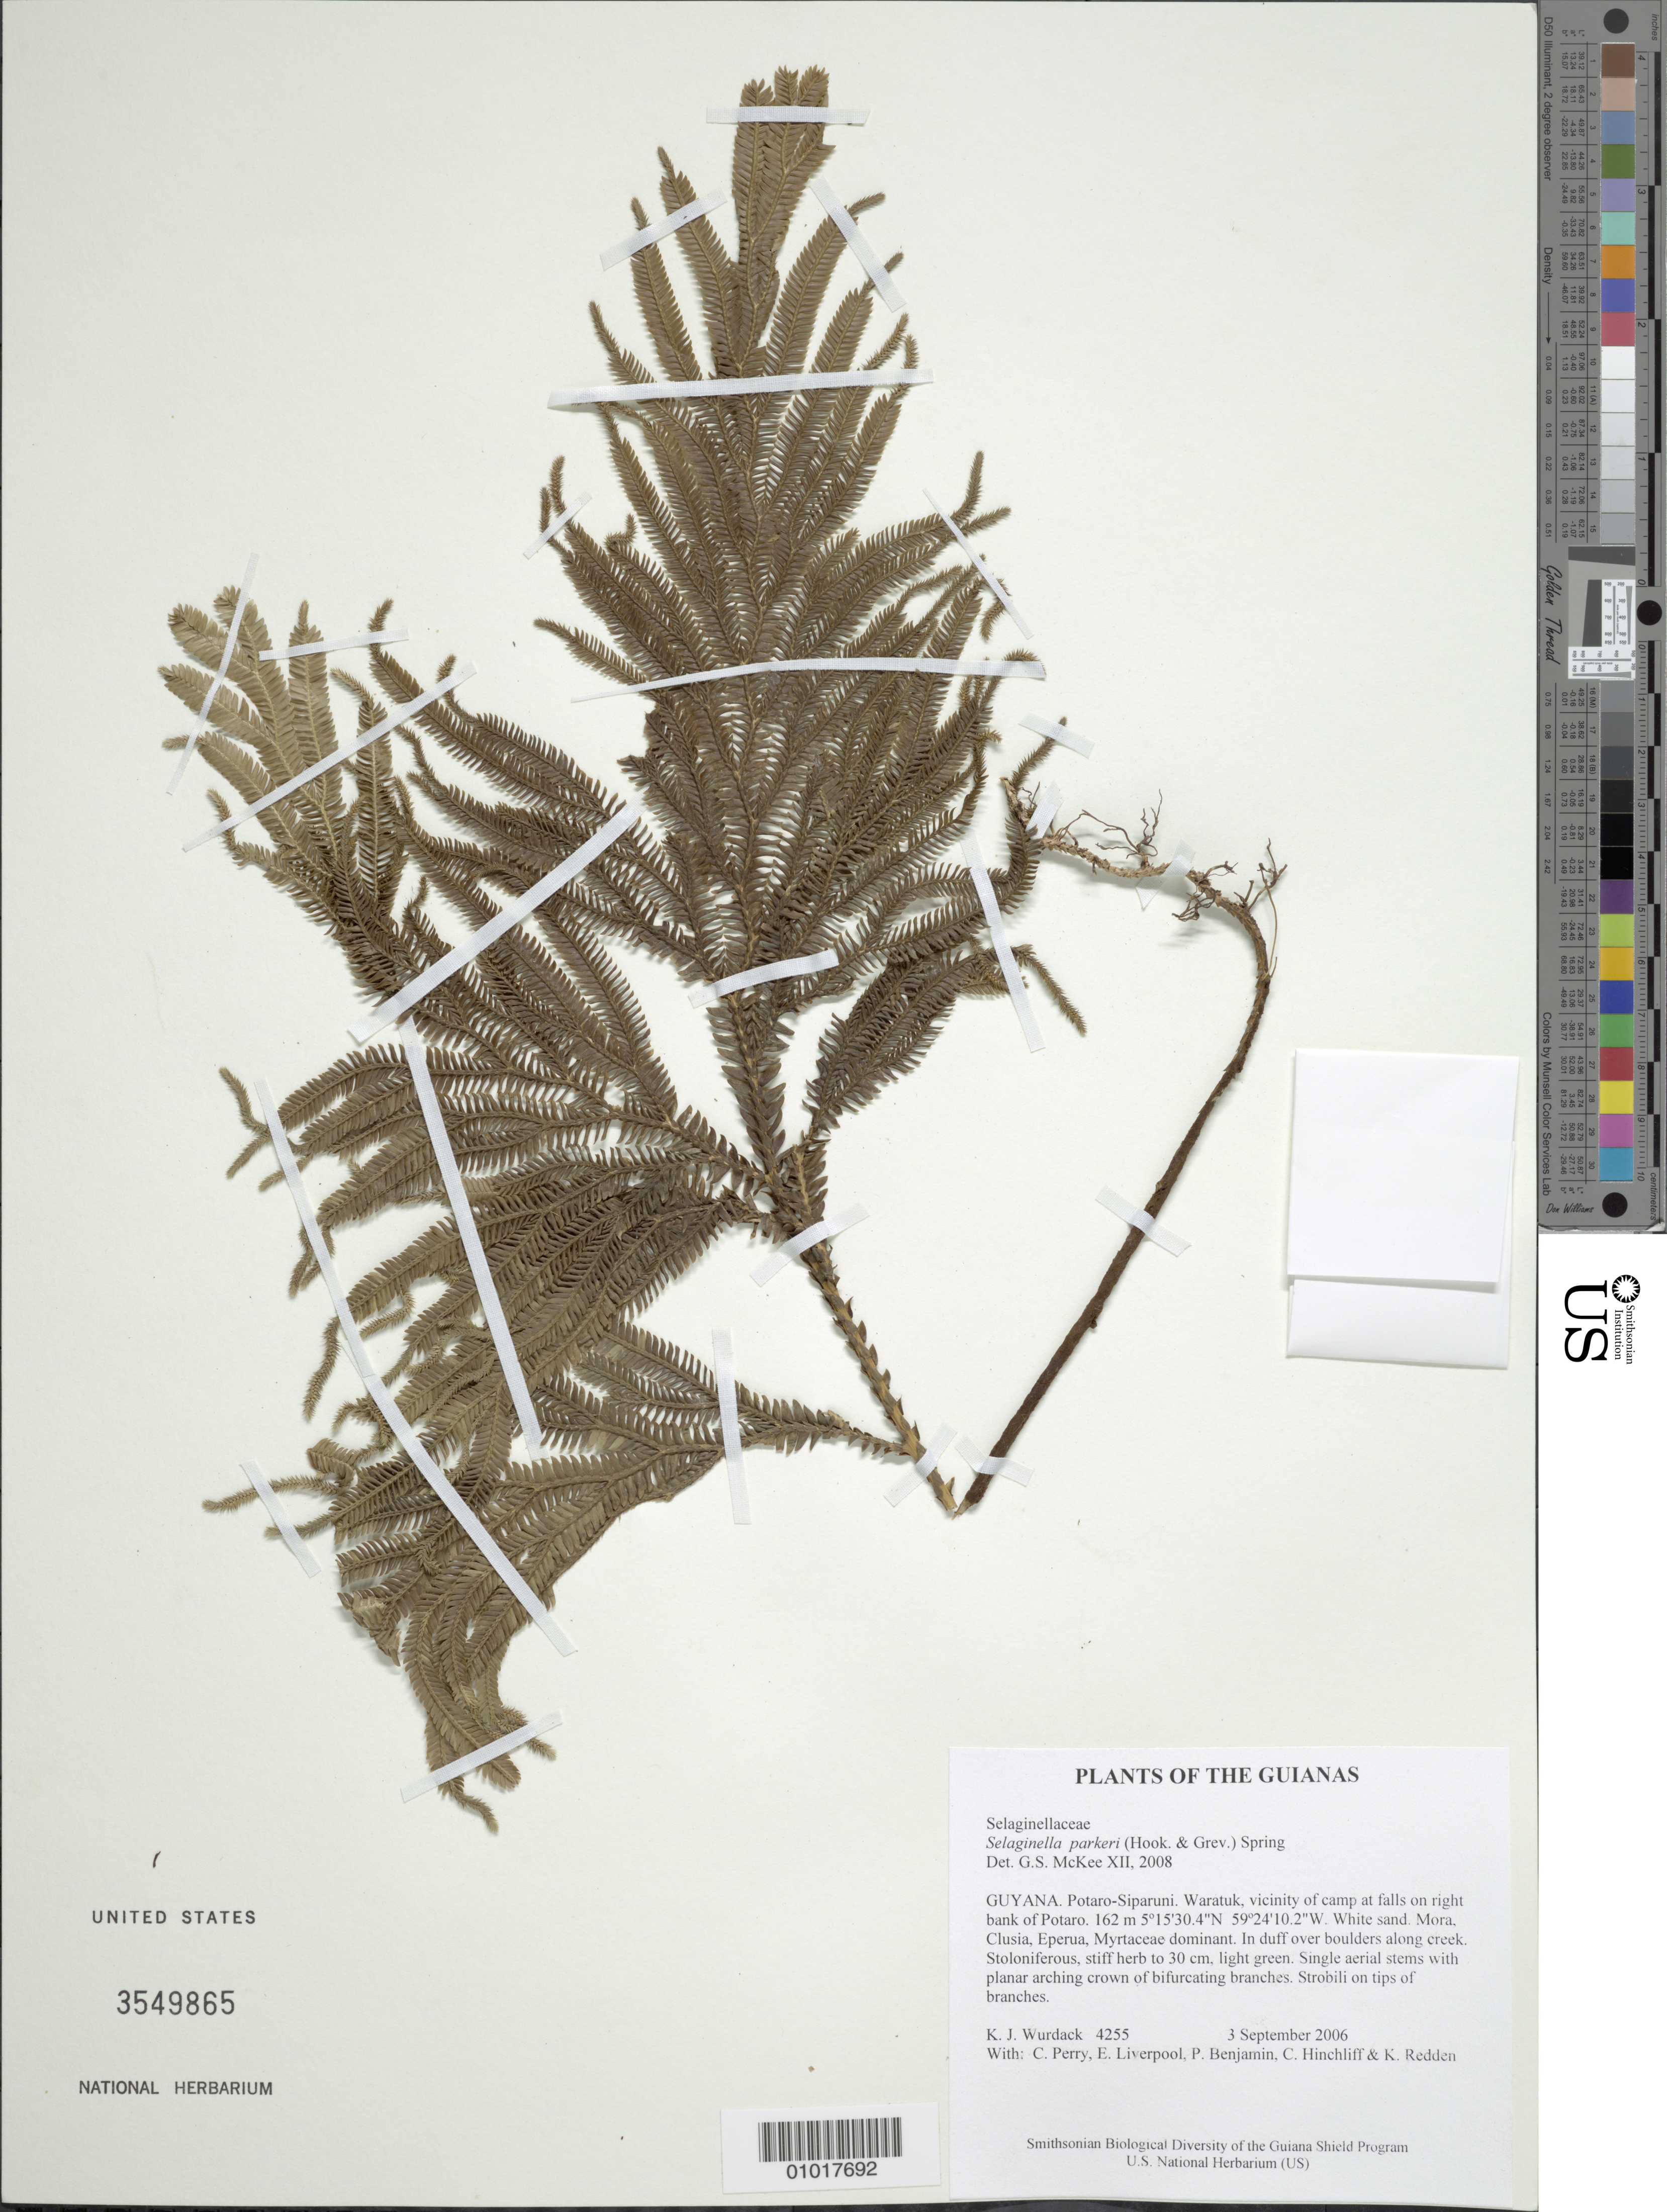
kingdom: Plantae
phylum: Tracheophyta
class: Lycopodiopsida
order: Selaginellales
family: Selaginellaceae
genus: Selaginella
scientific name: Selaginella parkeri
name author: (Hook. & Grev.) Spring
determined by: McKee, G. S., (US), NMNH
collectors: K. Wurdack, C. Perry, E. Liverpool, P. Benjamin, C. E. Hinchliff & K. M. Redden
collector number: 4255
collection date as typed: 3 September 2006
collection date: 2006-09-03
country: Guyana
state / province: Potaro-Siparuni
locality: Waratuk, vicinity of camp at falls on right bank of Potaro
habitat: White sand. Mora, Clusia, Eperua, Myrtaceae dominant.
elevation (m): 162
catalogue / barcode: US 3549865